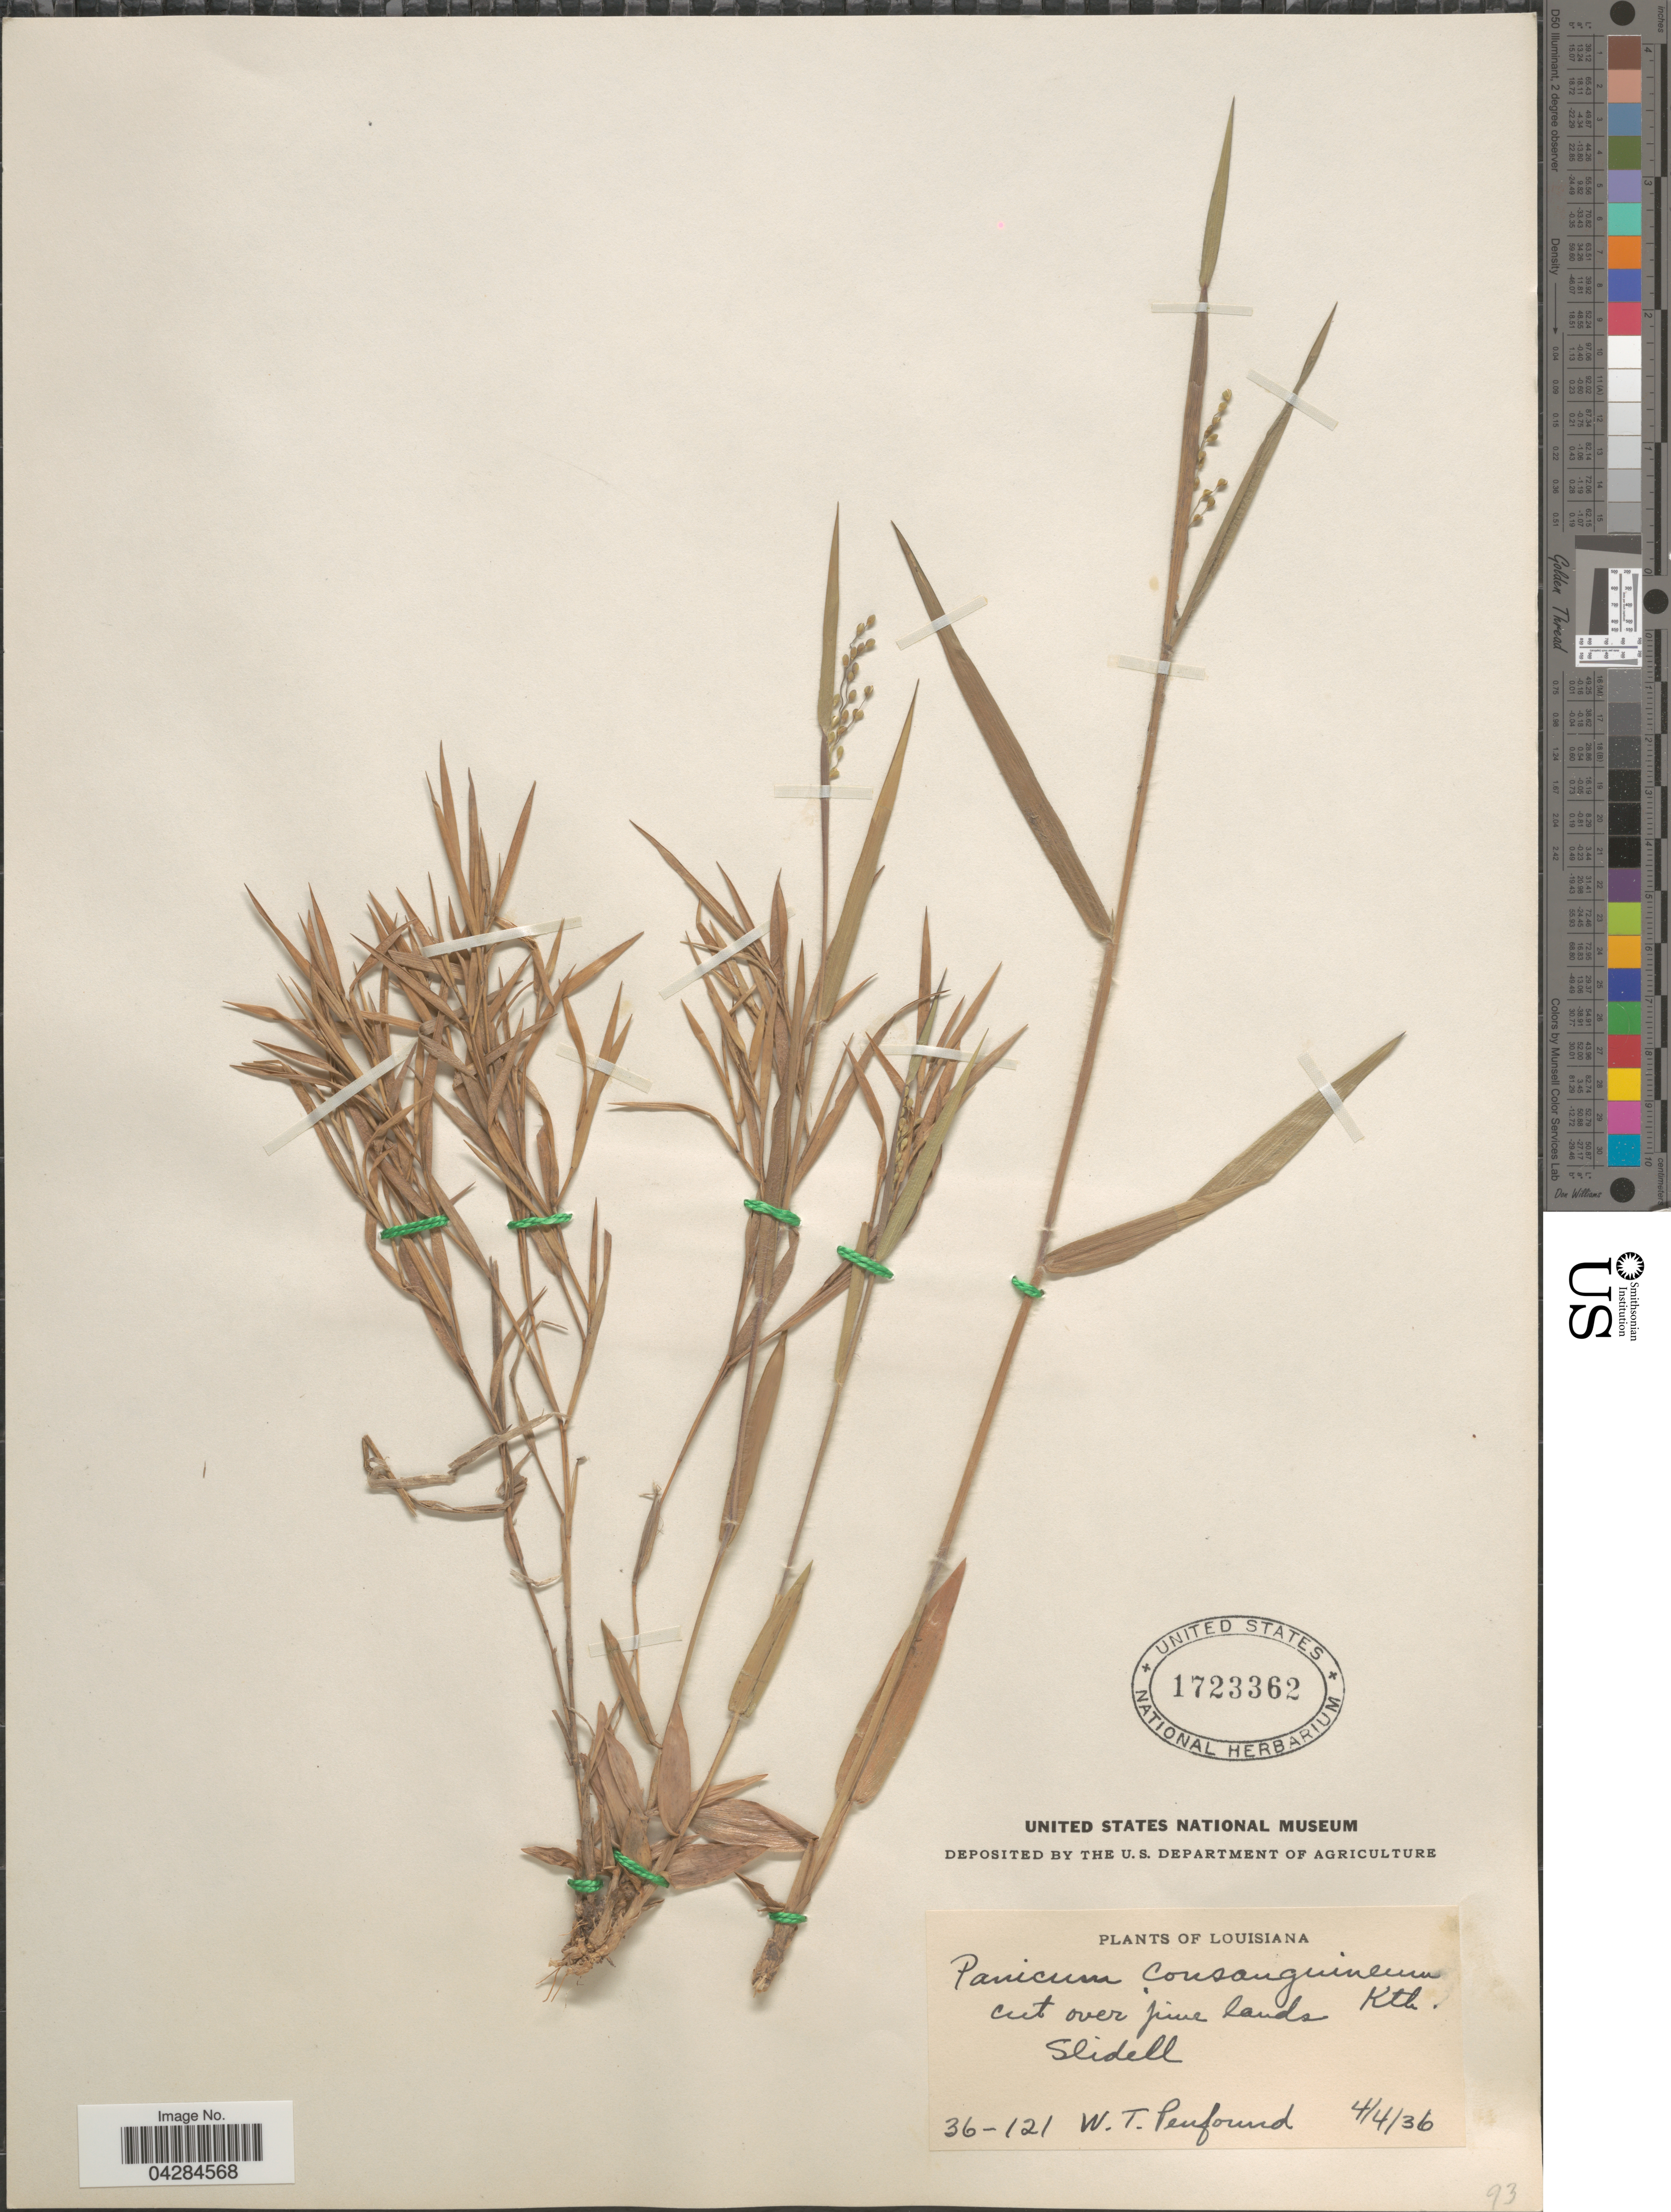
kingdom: Plantae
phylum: Tracheophyta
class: Liliopsida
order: Poales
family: Poaceae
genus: Dichanthelium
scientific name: Dichanthelium ovale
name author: (Elliott) Gould & C.A. Clark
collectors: W. Penfound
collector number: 36-121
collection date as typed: Transcribed d/m/y: 4/4/36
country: United States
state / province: Louisiana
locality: Cut over pine lands. Slidell.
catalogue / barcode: US 1723362